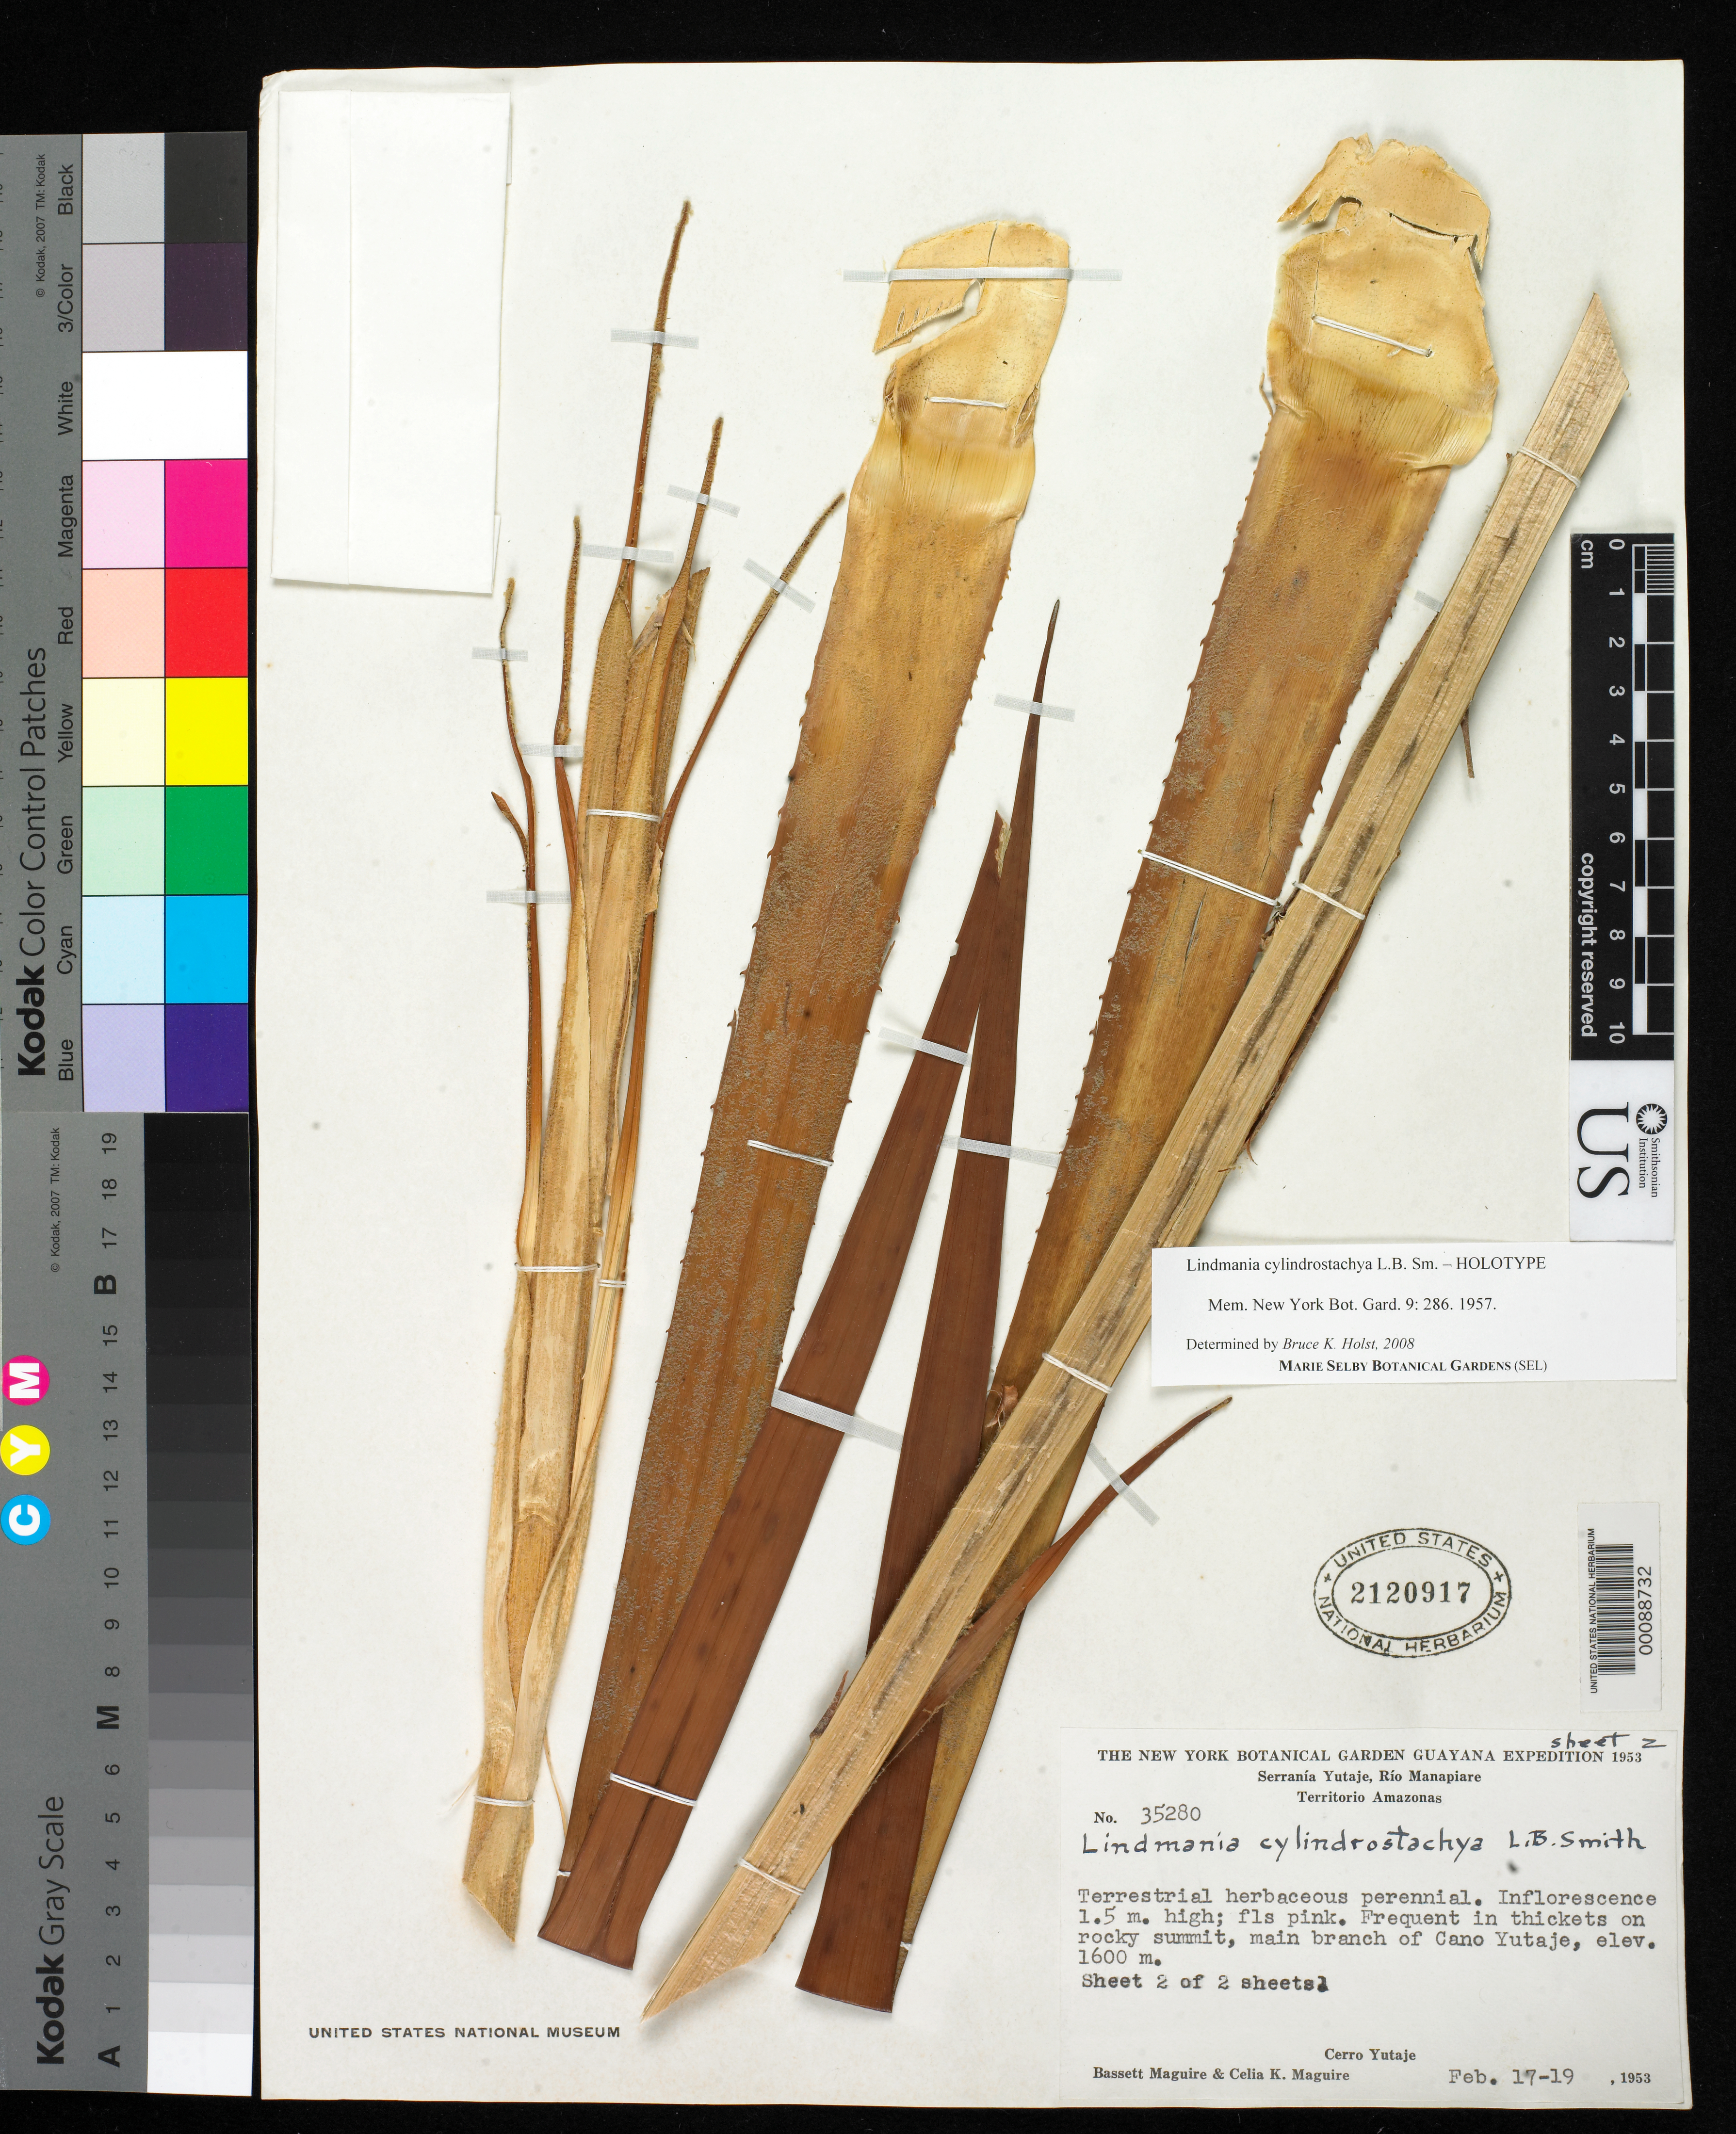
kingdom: Plantae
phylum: Tracheophyta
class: Liliopsida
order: Poales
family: Bromeliaceae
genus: Lindmania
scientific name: Lindmania cylindrostachya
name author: L.B. Sm.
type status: Holotype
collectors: B. Maguire & C. K. Maguire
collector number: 35280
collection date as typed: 17 Feb 1953 to 19 Feb 1953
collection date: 1953-02-17/1953-02-19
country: Venezuela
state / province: Amazonas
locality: Cerro Yutaje, Serrania Yatuje, Rio Manapiare.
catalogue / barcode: US 2120917